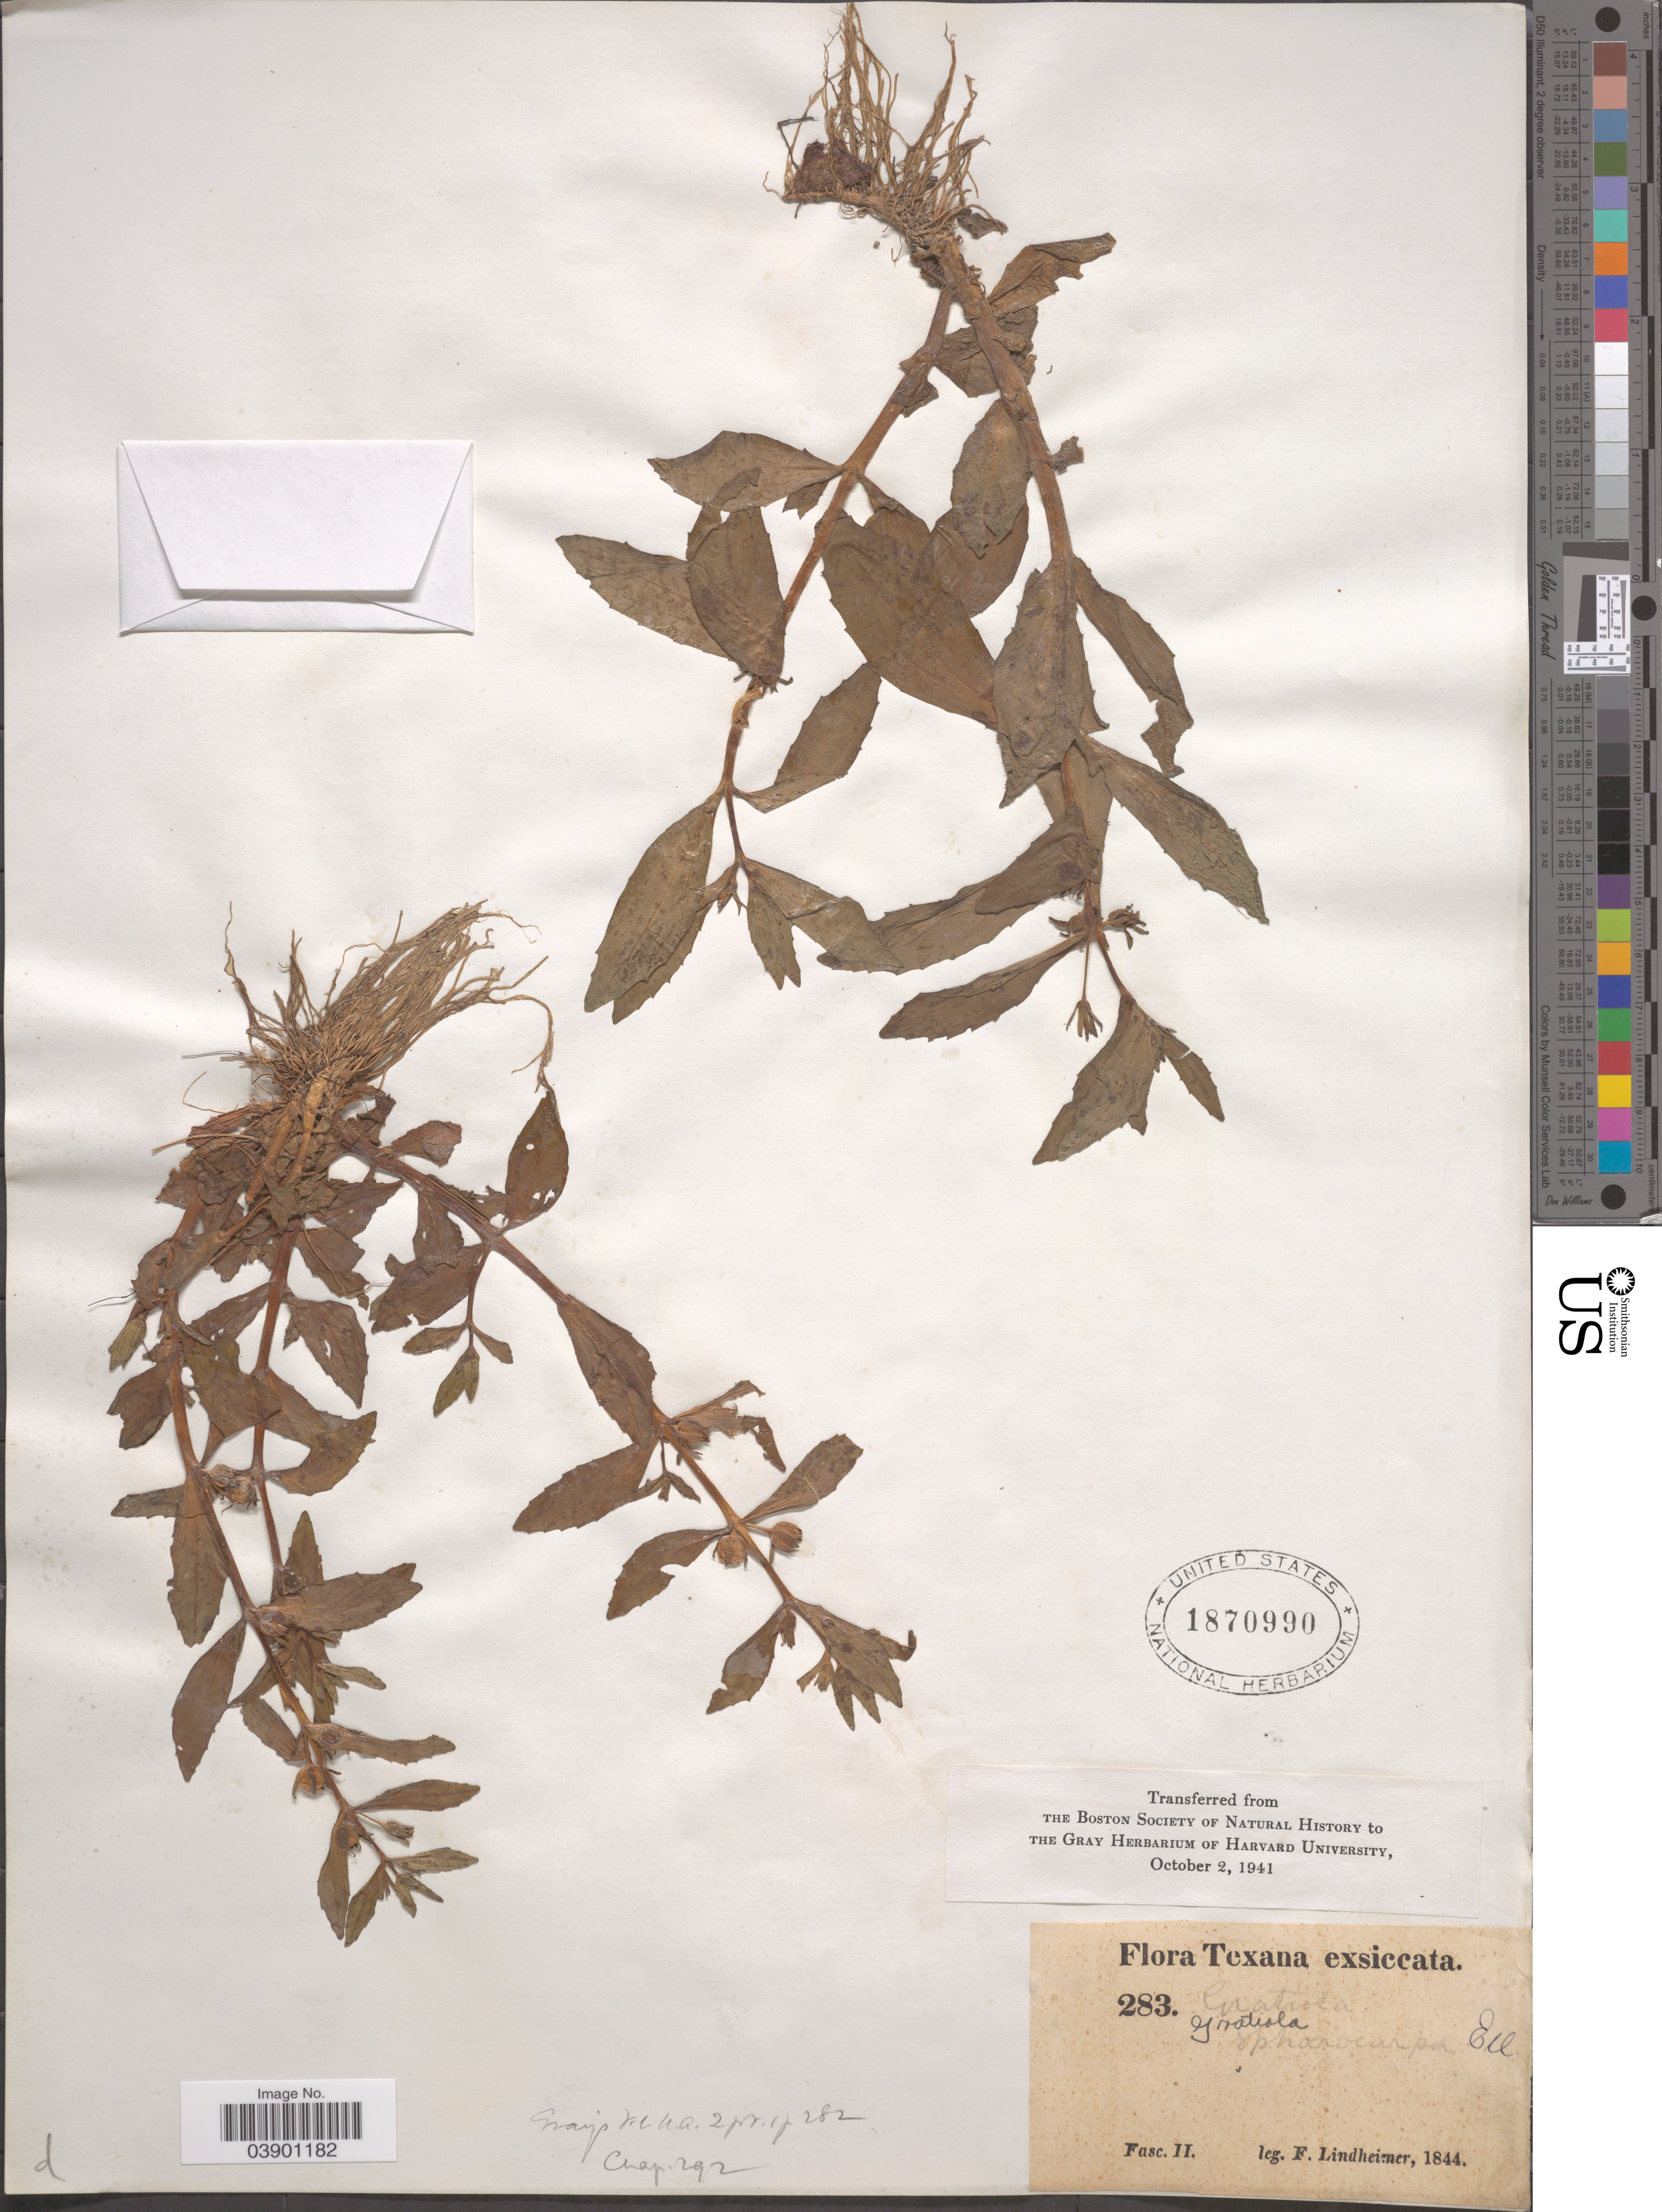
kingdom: Plantae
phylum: Tracheophyta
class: Magnoliopsida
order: Lamiales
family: Plantaginaceae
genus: Gratiola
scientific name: Gratiola virginiana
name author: L.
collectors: F. Lindheimer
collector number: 283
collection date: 1844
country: United States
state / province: Texas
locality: Fasc III.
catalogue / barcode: US 1870990